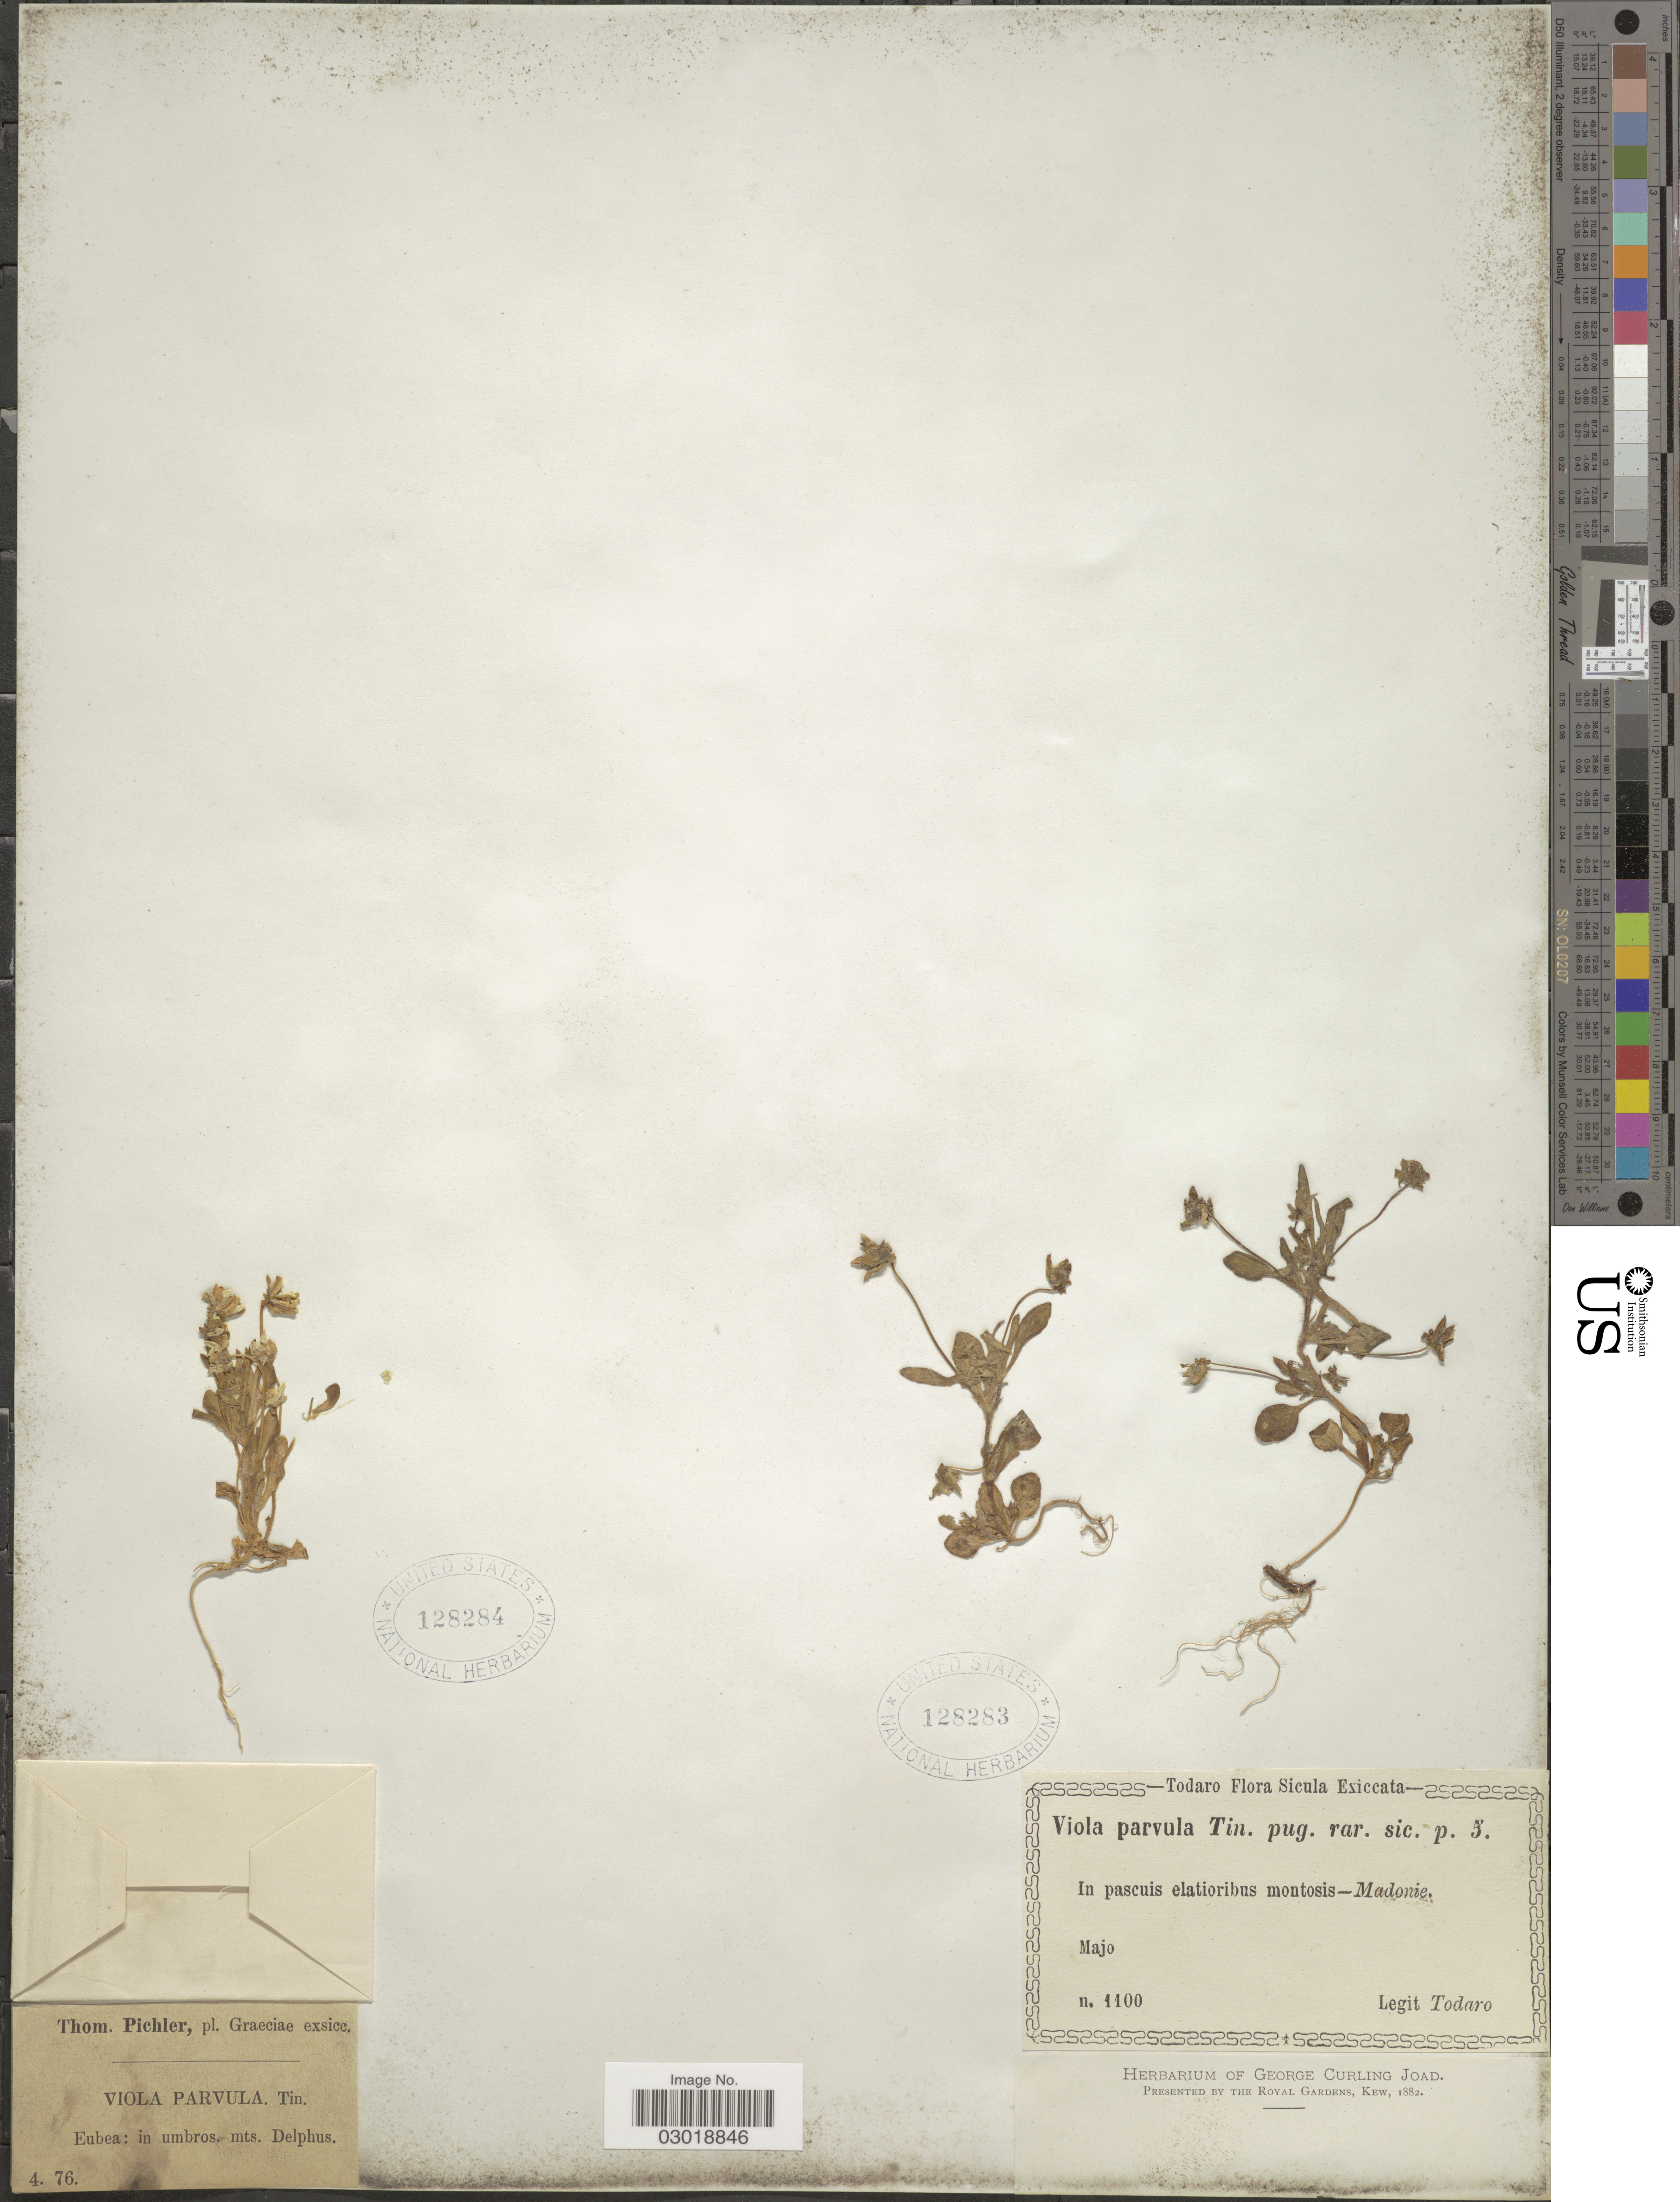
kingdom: Plantae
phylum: Tracheophyta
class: Magnoliopsida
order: Malpighiales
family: Violaceae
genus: Viola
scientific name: Viola parvula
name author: Tineo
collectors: Todaro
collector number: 1100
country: Italy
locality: Todaro, Sicula, In pascuis elatioribus montosis-Madonie.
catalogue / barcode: US 128283-2